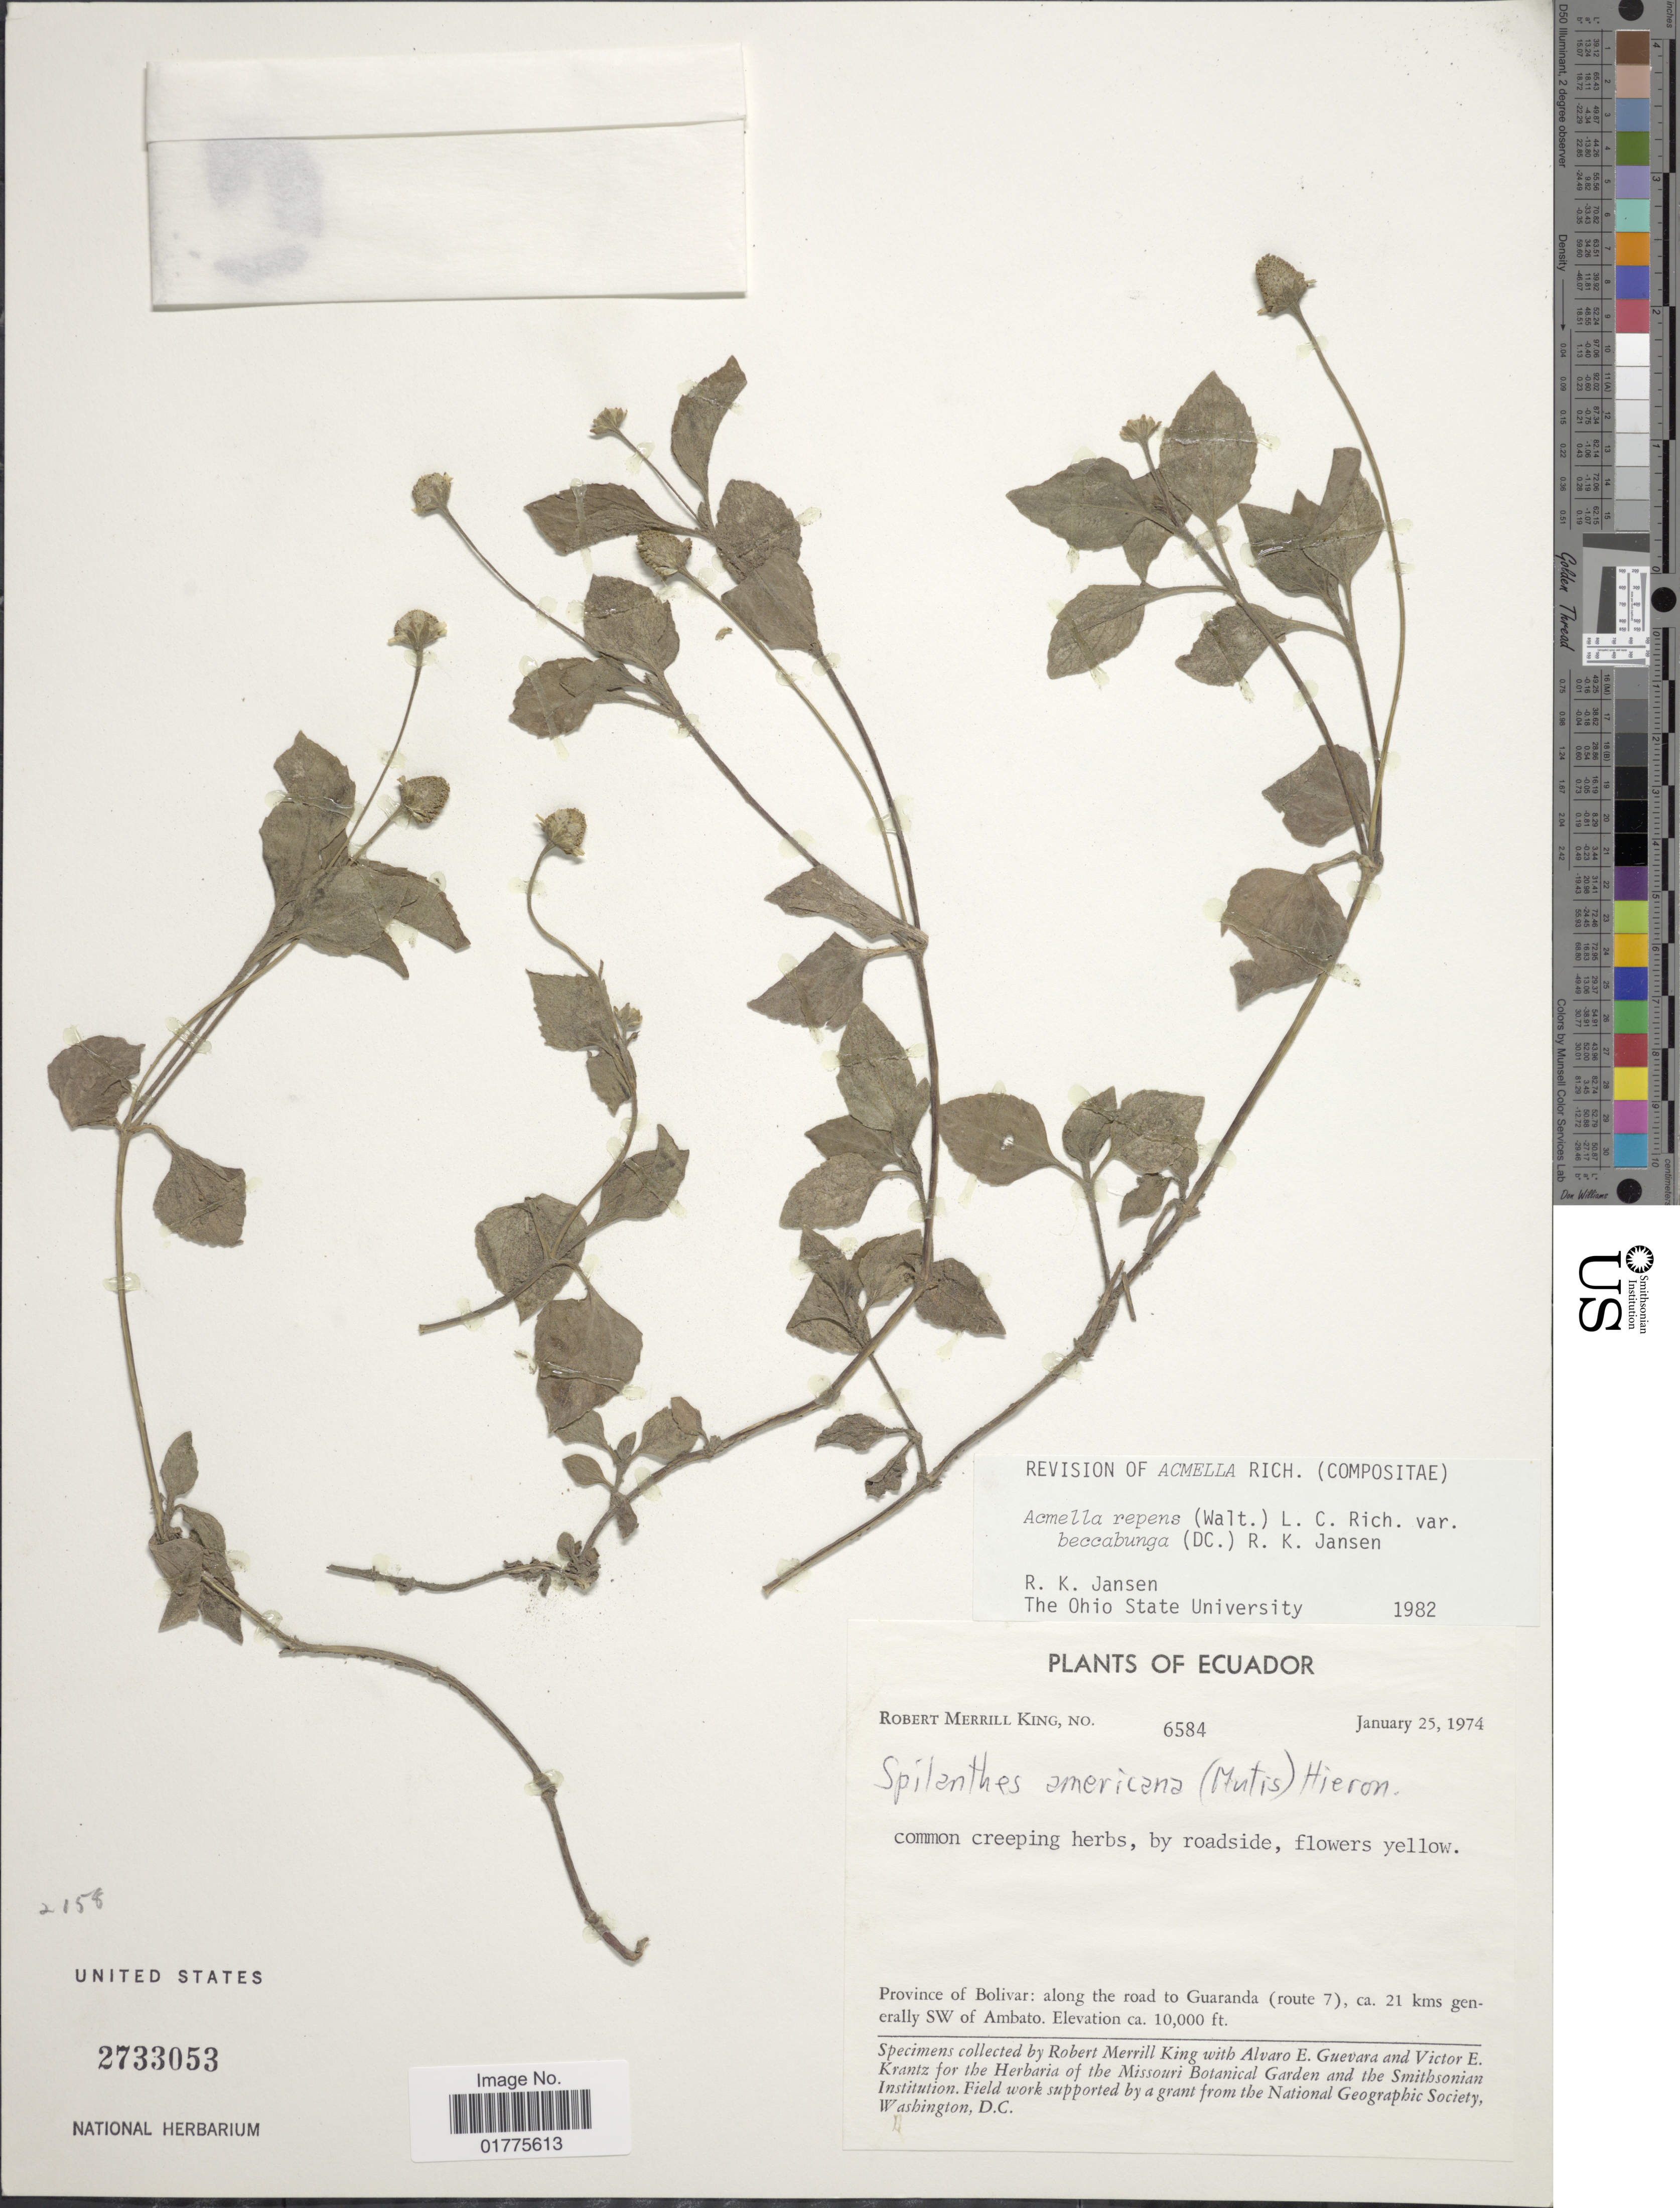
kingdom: Plantae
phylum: Tracheophyta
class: Magnoliopsida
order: Asterales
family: Asteraceae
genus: Acmella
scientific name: Acmella repens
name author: (Walter) Rich.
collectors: R. M. King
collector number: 6584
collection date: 1974-01-25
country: Ecuador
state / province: Bolívar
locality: Along the road to Guaranda (route 7), ca. 21 kms generally SW of Ambato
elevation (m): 3048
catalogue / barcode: US 2733053